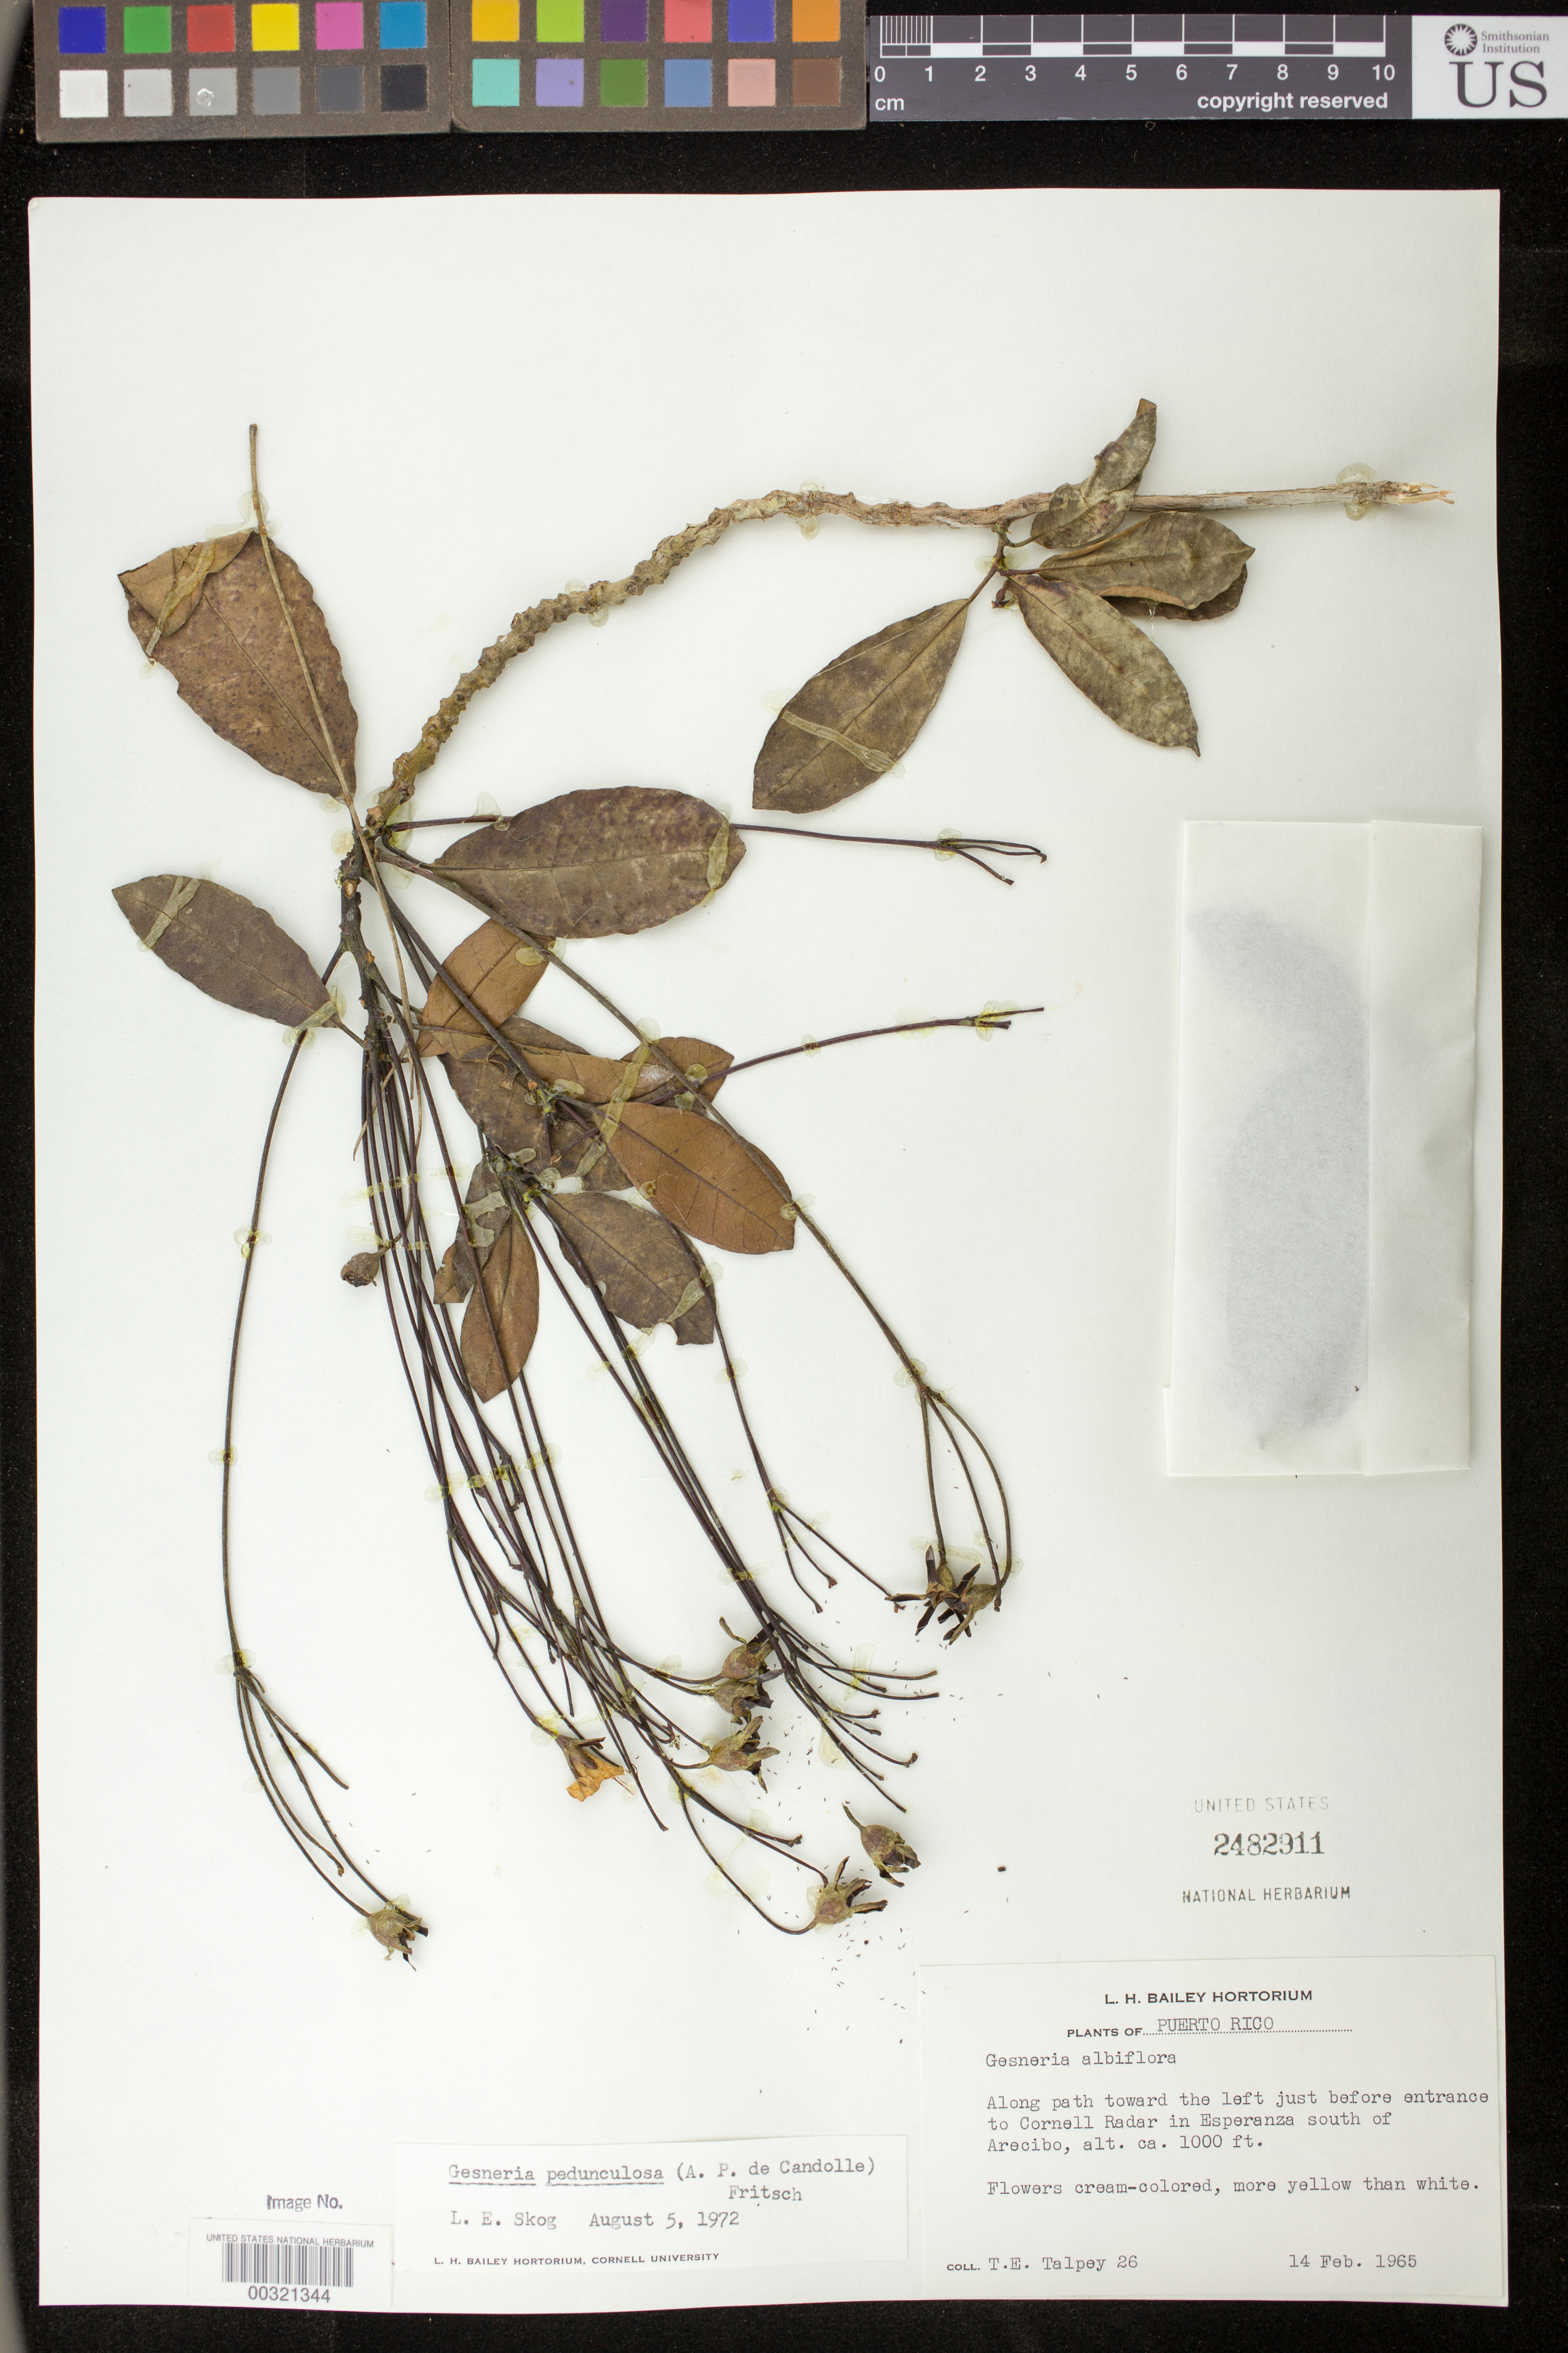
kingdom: Plantae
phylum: Tracheophyta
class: Magnoliopsida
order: Lamiales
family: Gesneriaceae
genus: Gesneria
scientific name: Gesneria pedunculosa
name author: (DC.) Fritsch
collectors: T. Talpey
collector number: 26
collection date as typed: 14 Feb 1965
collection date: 1965-02-14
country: Puerto Rico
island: Puerto Rico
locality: Along path toward the left just before entrance to Cornell Radar in Esperanza S of Arecibo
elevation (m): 305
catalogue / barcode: US 2482911